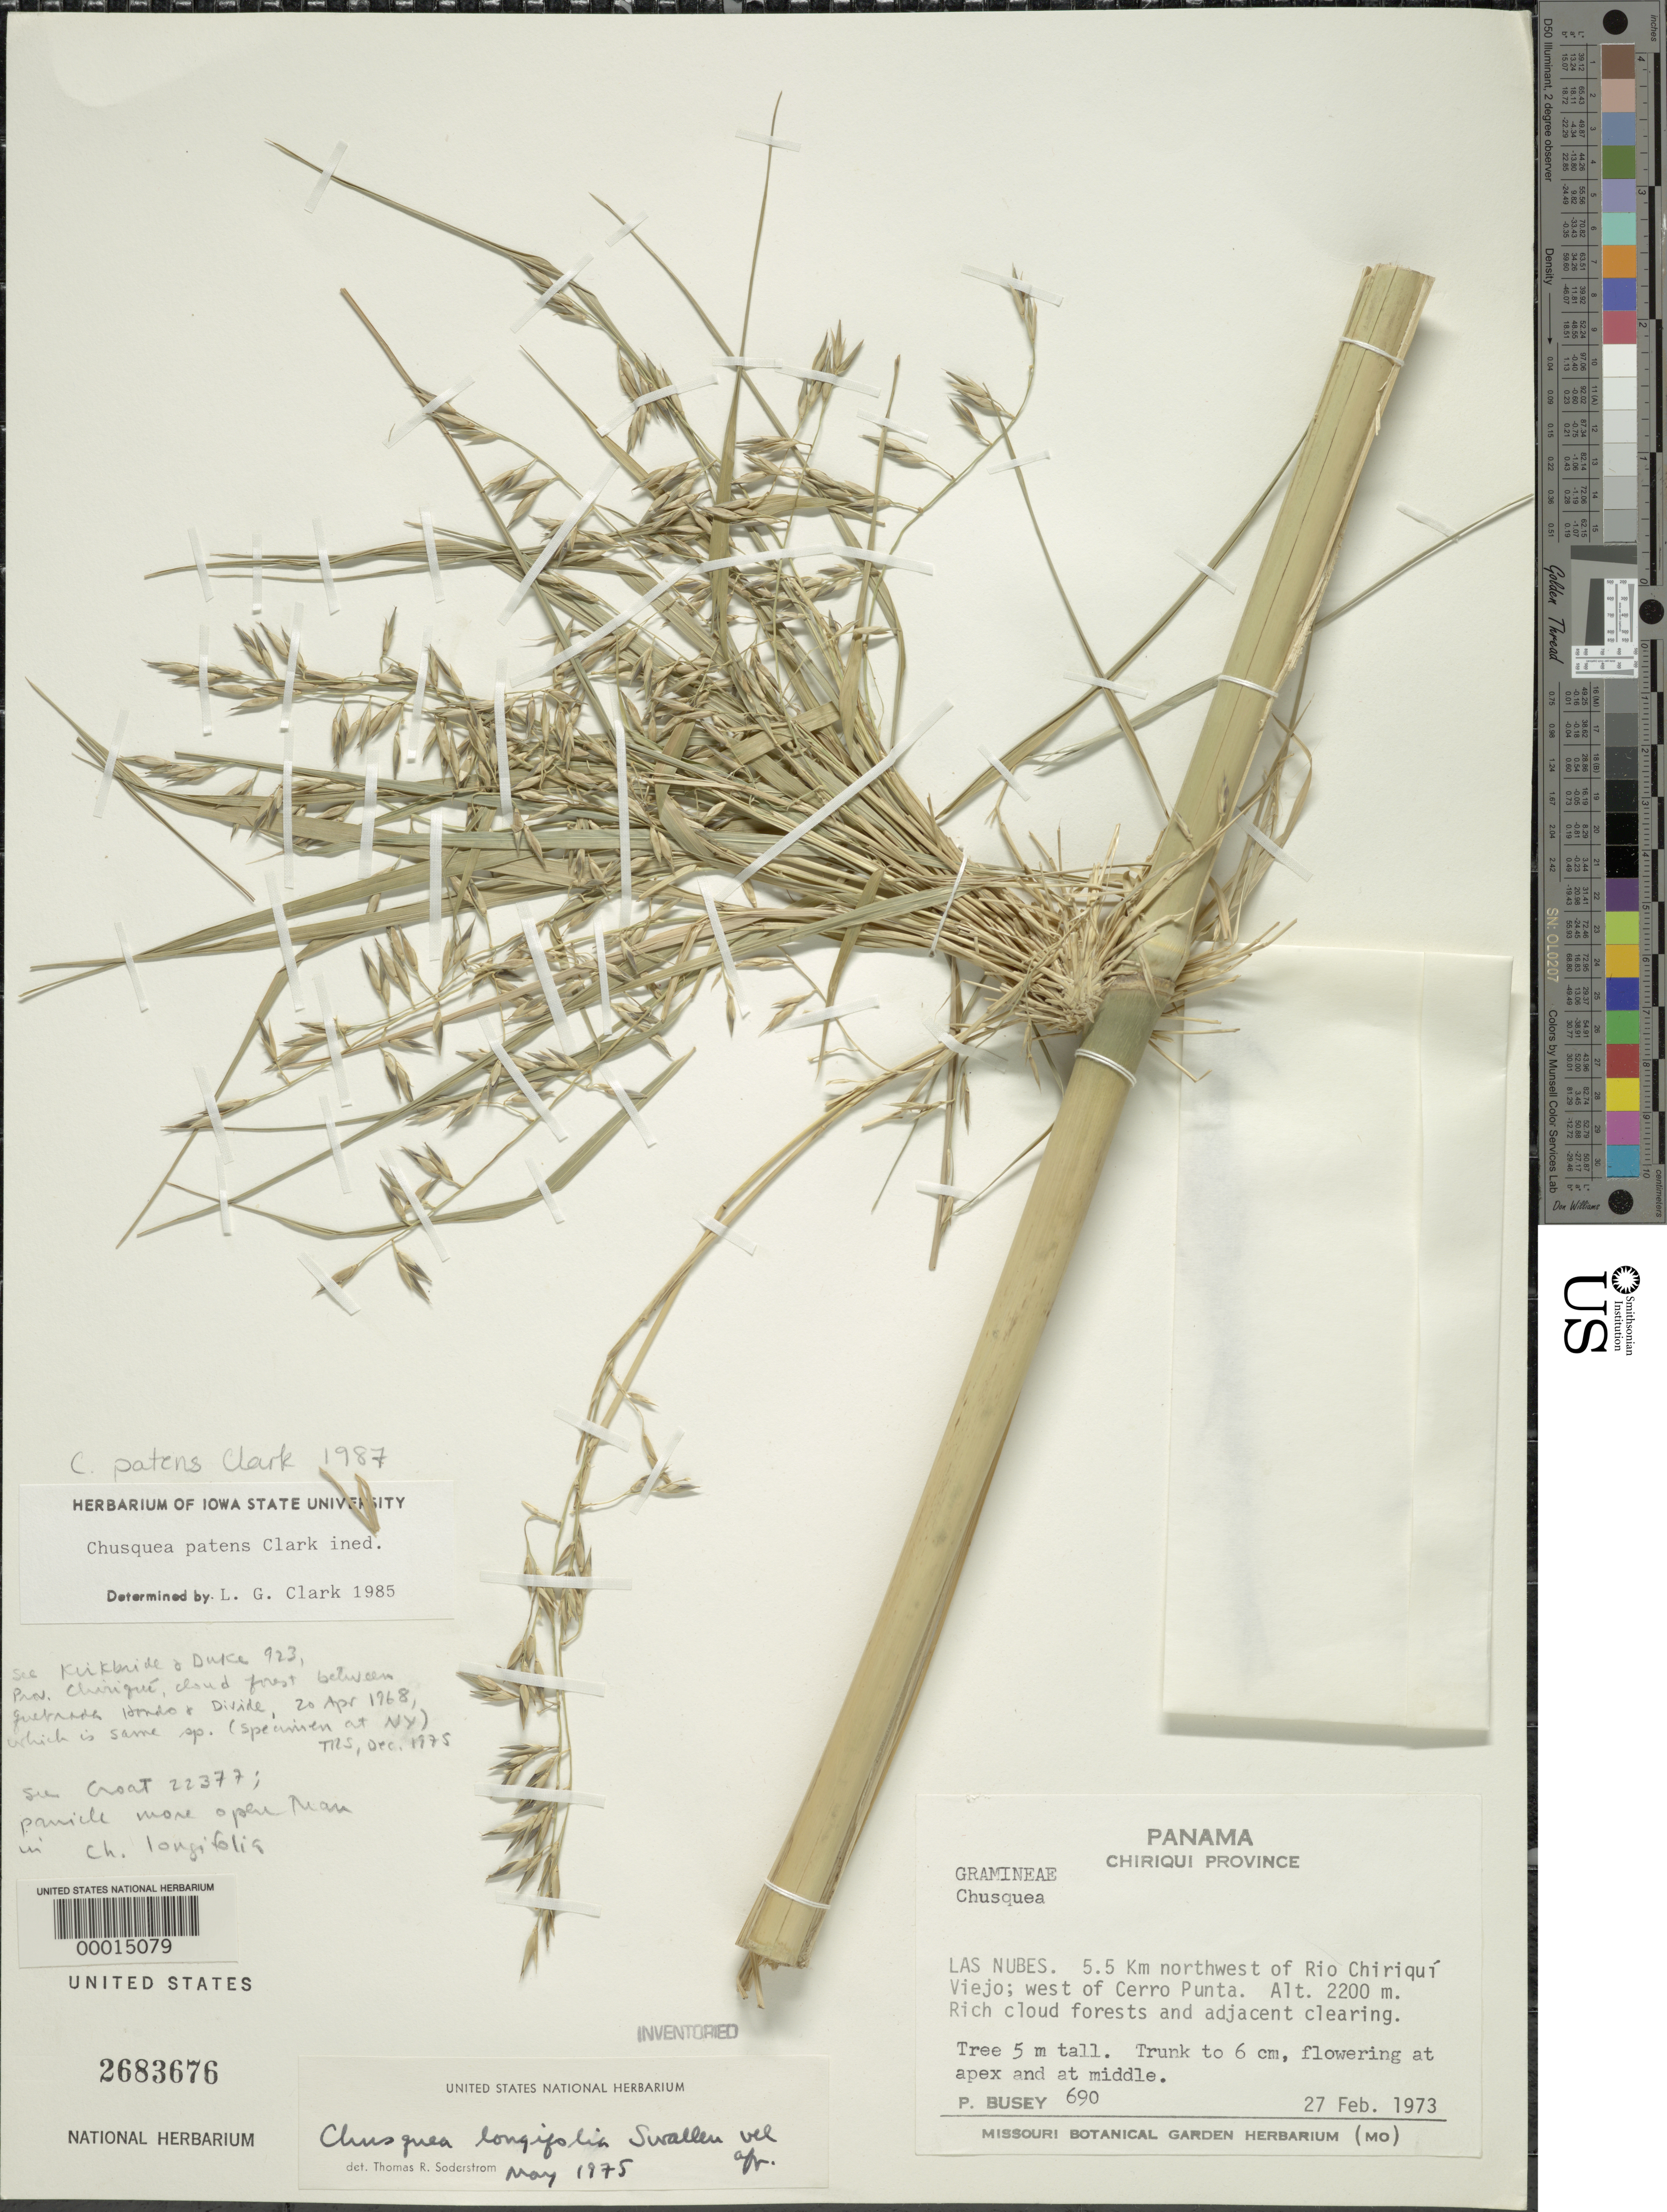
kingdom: Plantae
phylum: Tracheophyta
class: Liliopsida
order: Poales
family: Poaceae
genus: Chusquea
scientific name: Chusquea nutans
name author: L.G. Clark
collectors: P. Busey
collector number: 690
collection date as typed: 27 Feb 1973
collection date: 1973-02-27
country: Panama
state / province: Chiriquí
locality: Las Nubes, Rio Chiriquí Viejo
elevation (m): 2200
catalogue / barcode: US 2683676